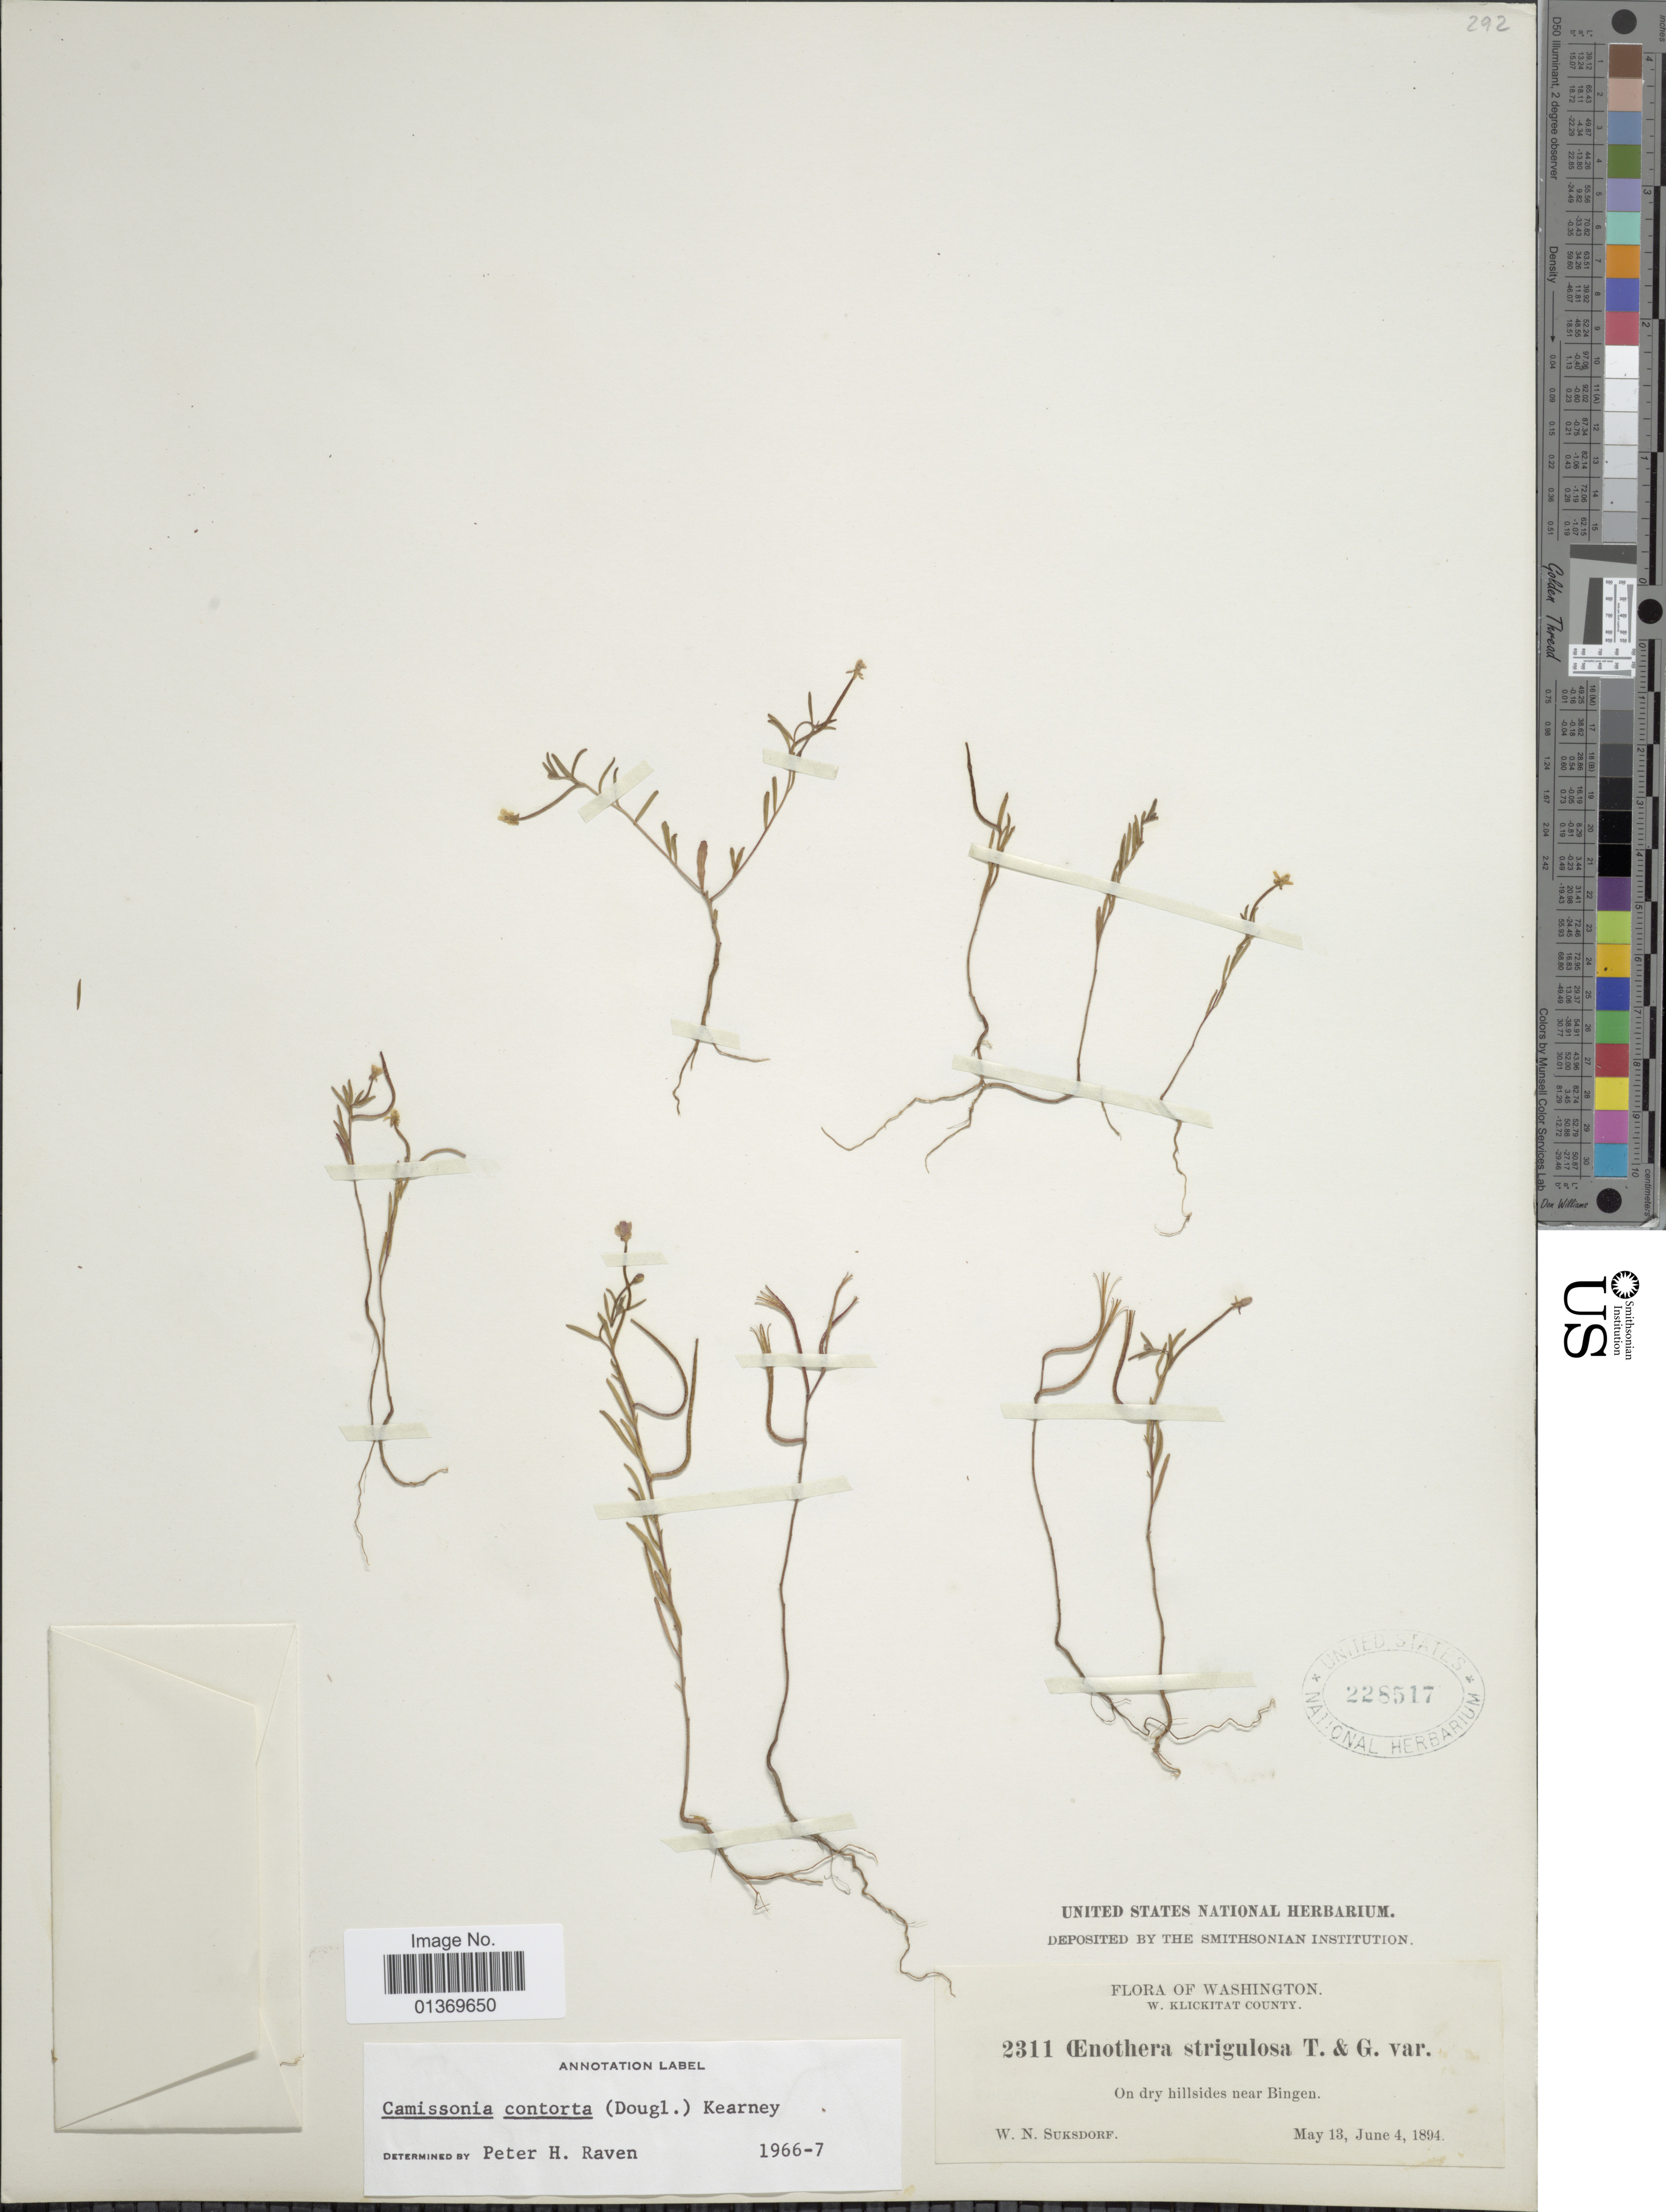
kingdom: Plantae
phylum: Tracheophyta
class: Magnoliopsida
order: Myrtales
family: Onagraceae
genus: Camissonia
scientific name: Camissonia contorta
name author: (Douglas) Kearney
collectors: W. N. Suksdorf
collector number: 2311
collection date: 1894-05-13/1894-06-04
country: United States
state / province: Washington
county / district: Klickitat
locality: W. Klickitat County, on dry hillsides near Bingen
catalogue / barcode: US 228517